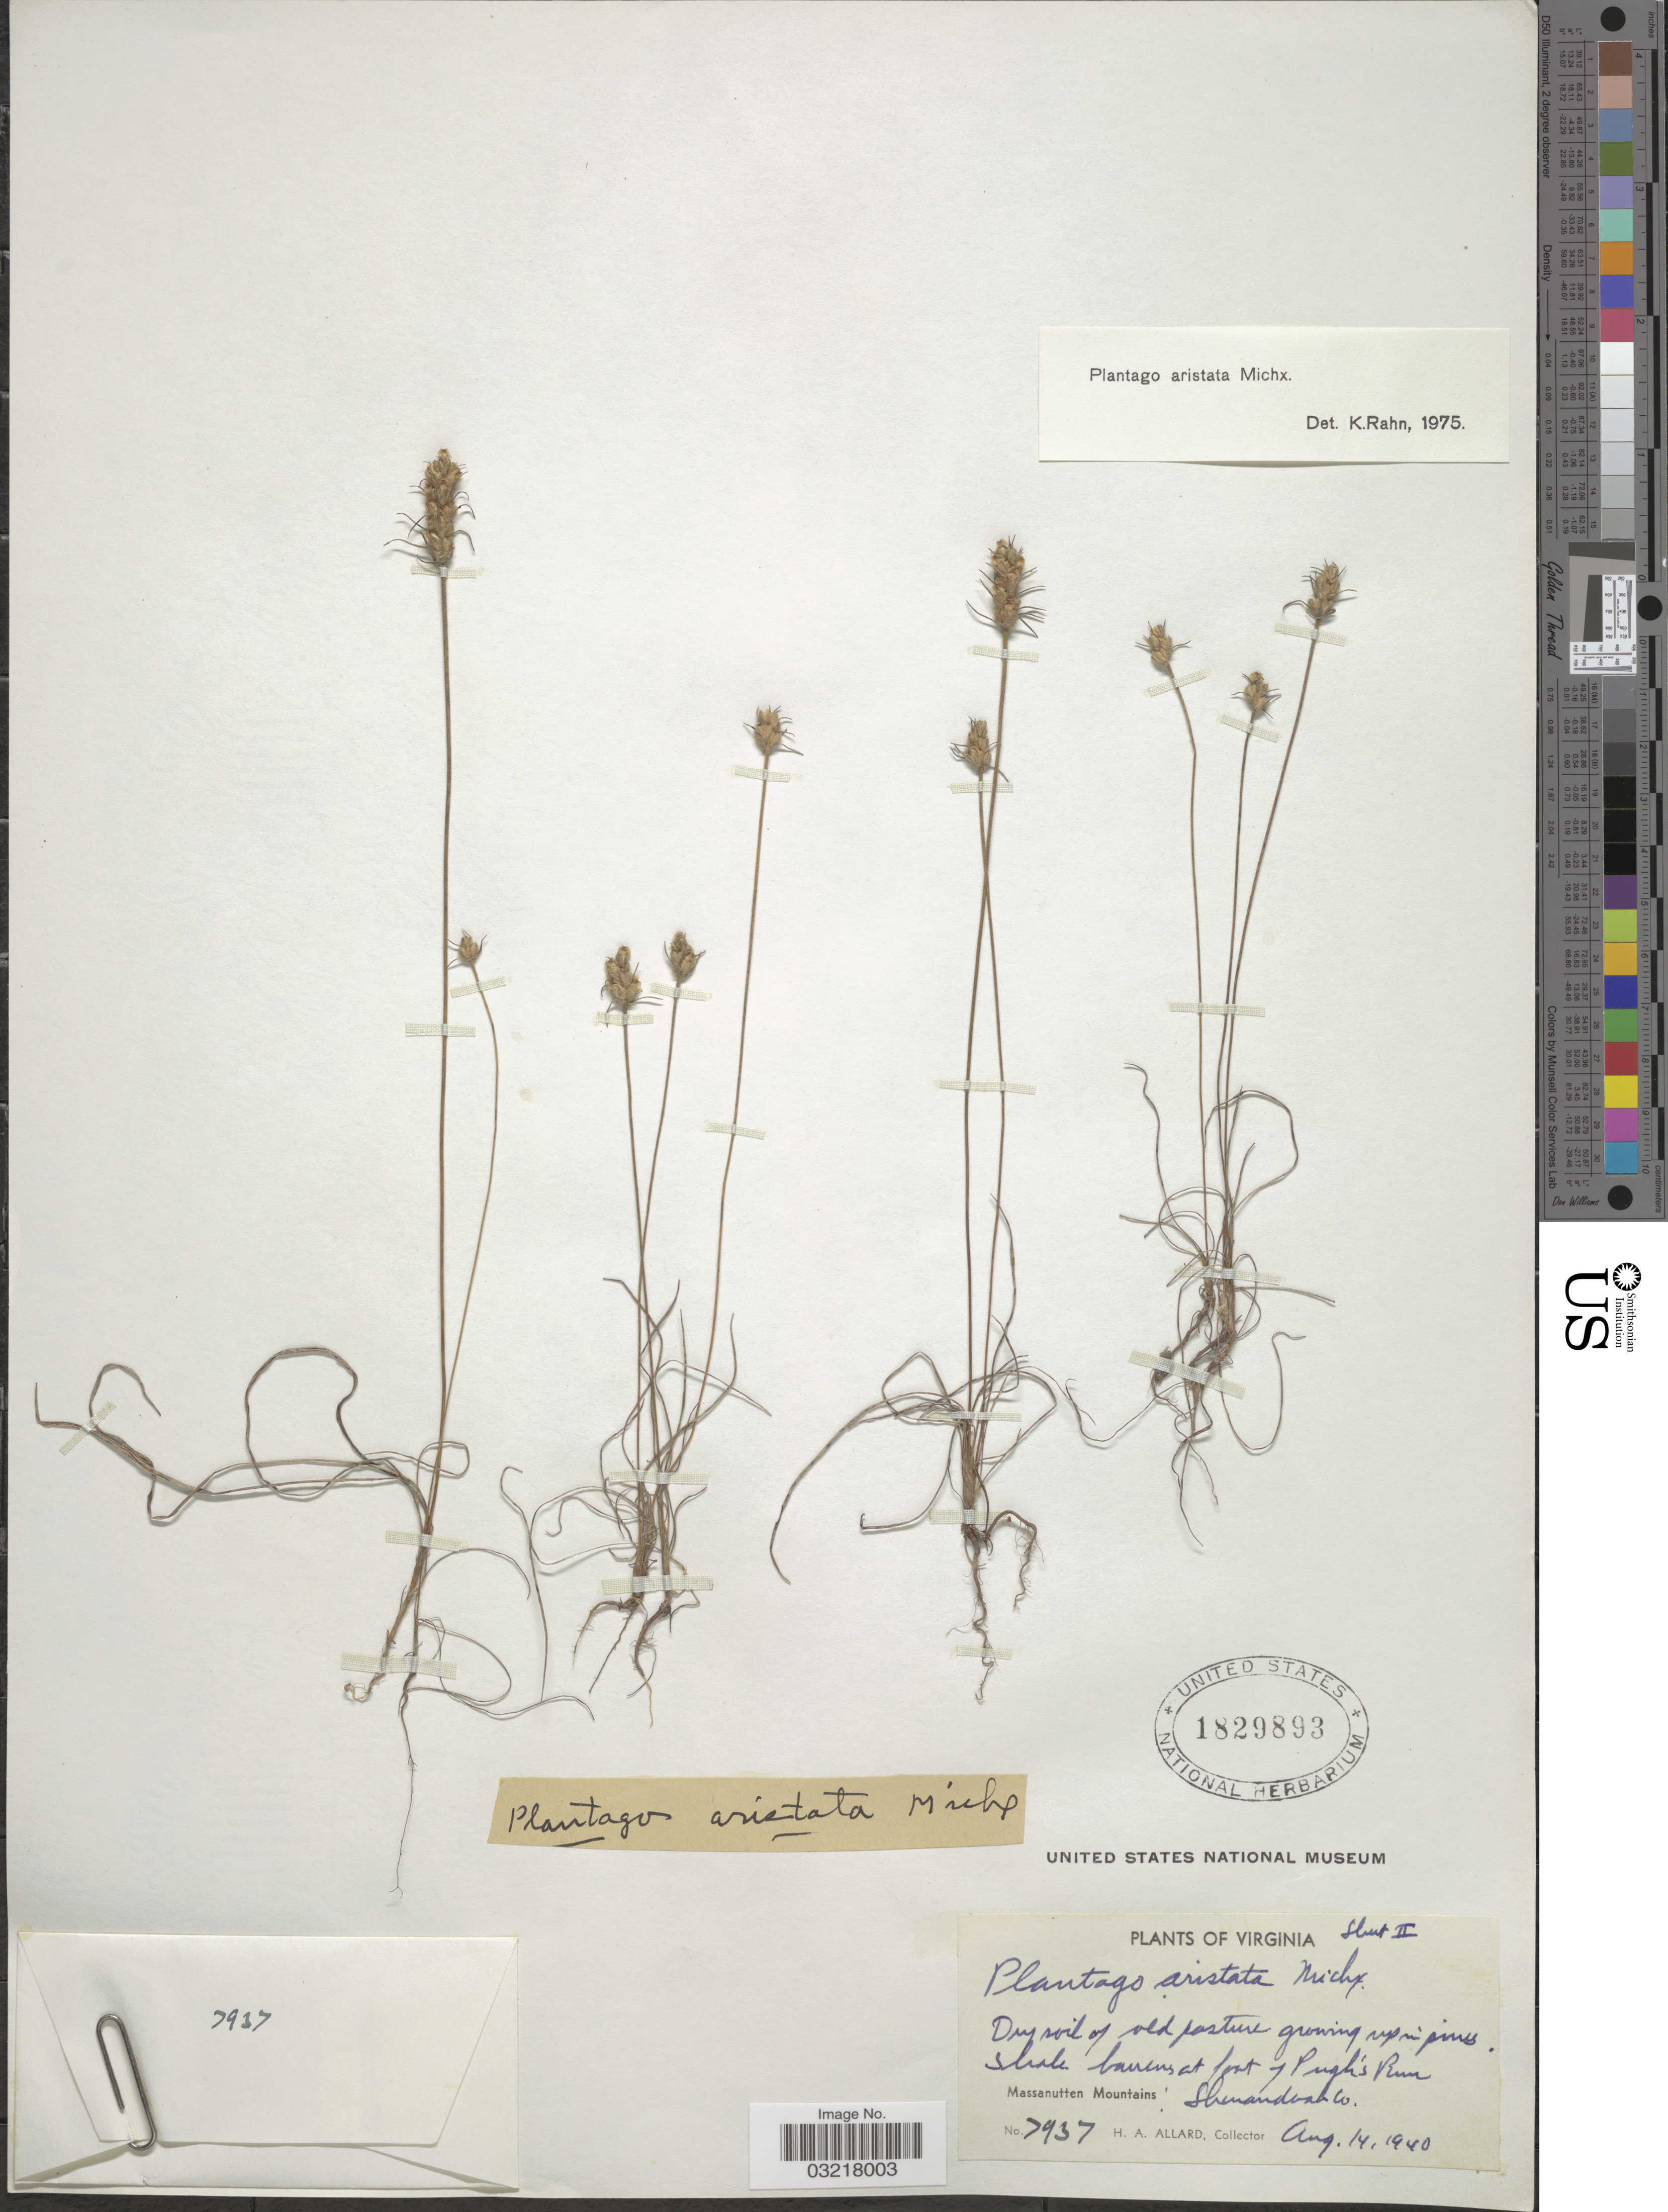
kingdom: Plantae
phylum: Tracheophyta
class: Magnoliopsida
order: Lamiales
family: Plantaginaceae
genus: Plantago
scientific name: Plantago aristata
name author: Michx.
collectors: H. A. Allard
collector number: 7937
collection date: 1940-08-14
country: United States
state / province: Virginia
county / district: Shenandoah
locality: Foot of Pugh's Run. Massanutten Mountains: Shenandoah Co.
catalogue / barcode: US 1829893